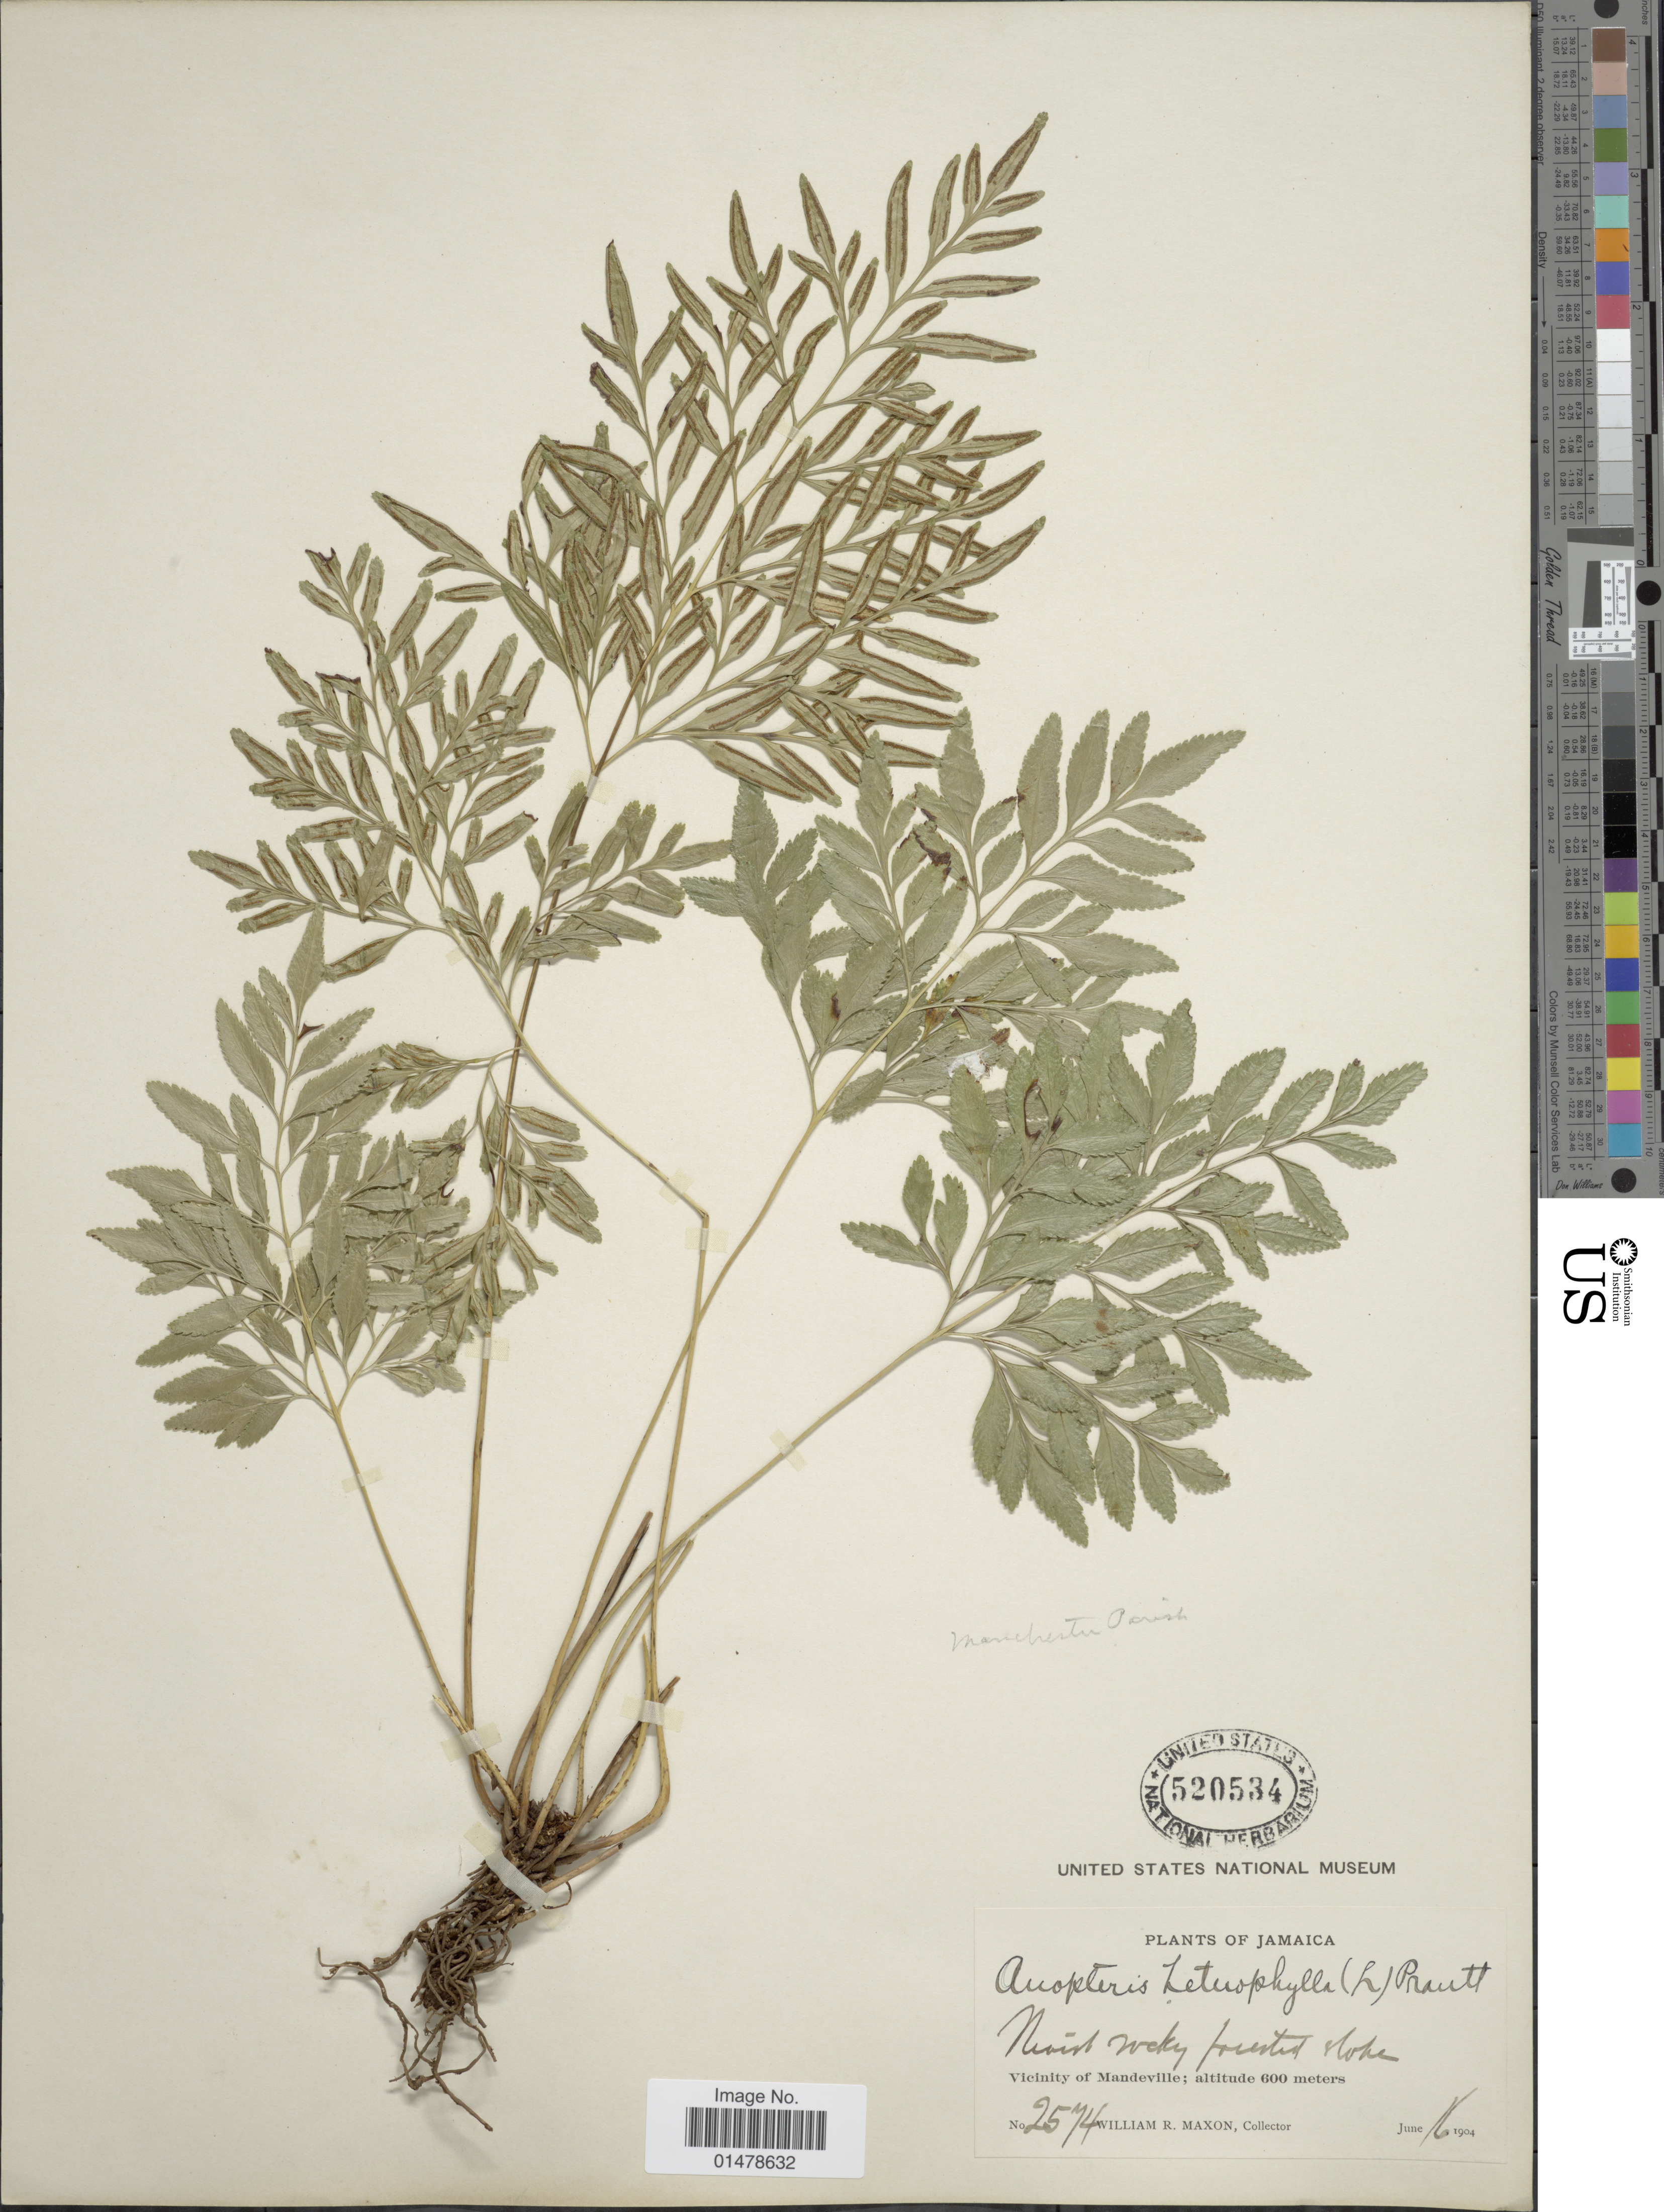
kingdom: Plantae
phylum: Tracheophyta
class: Polypodiopsida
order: Polypodiales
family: Pteridaceae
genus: Pteris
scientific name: Pteris hexagona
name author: (L.) Proctor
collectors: W. R. Maxon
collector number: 2574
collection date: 1904-06-16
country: Jamaica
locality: Moist rocky forested slope, Vicinity of Mandeville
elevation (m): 600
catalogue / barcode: US 520534